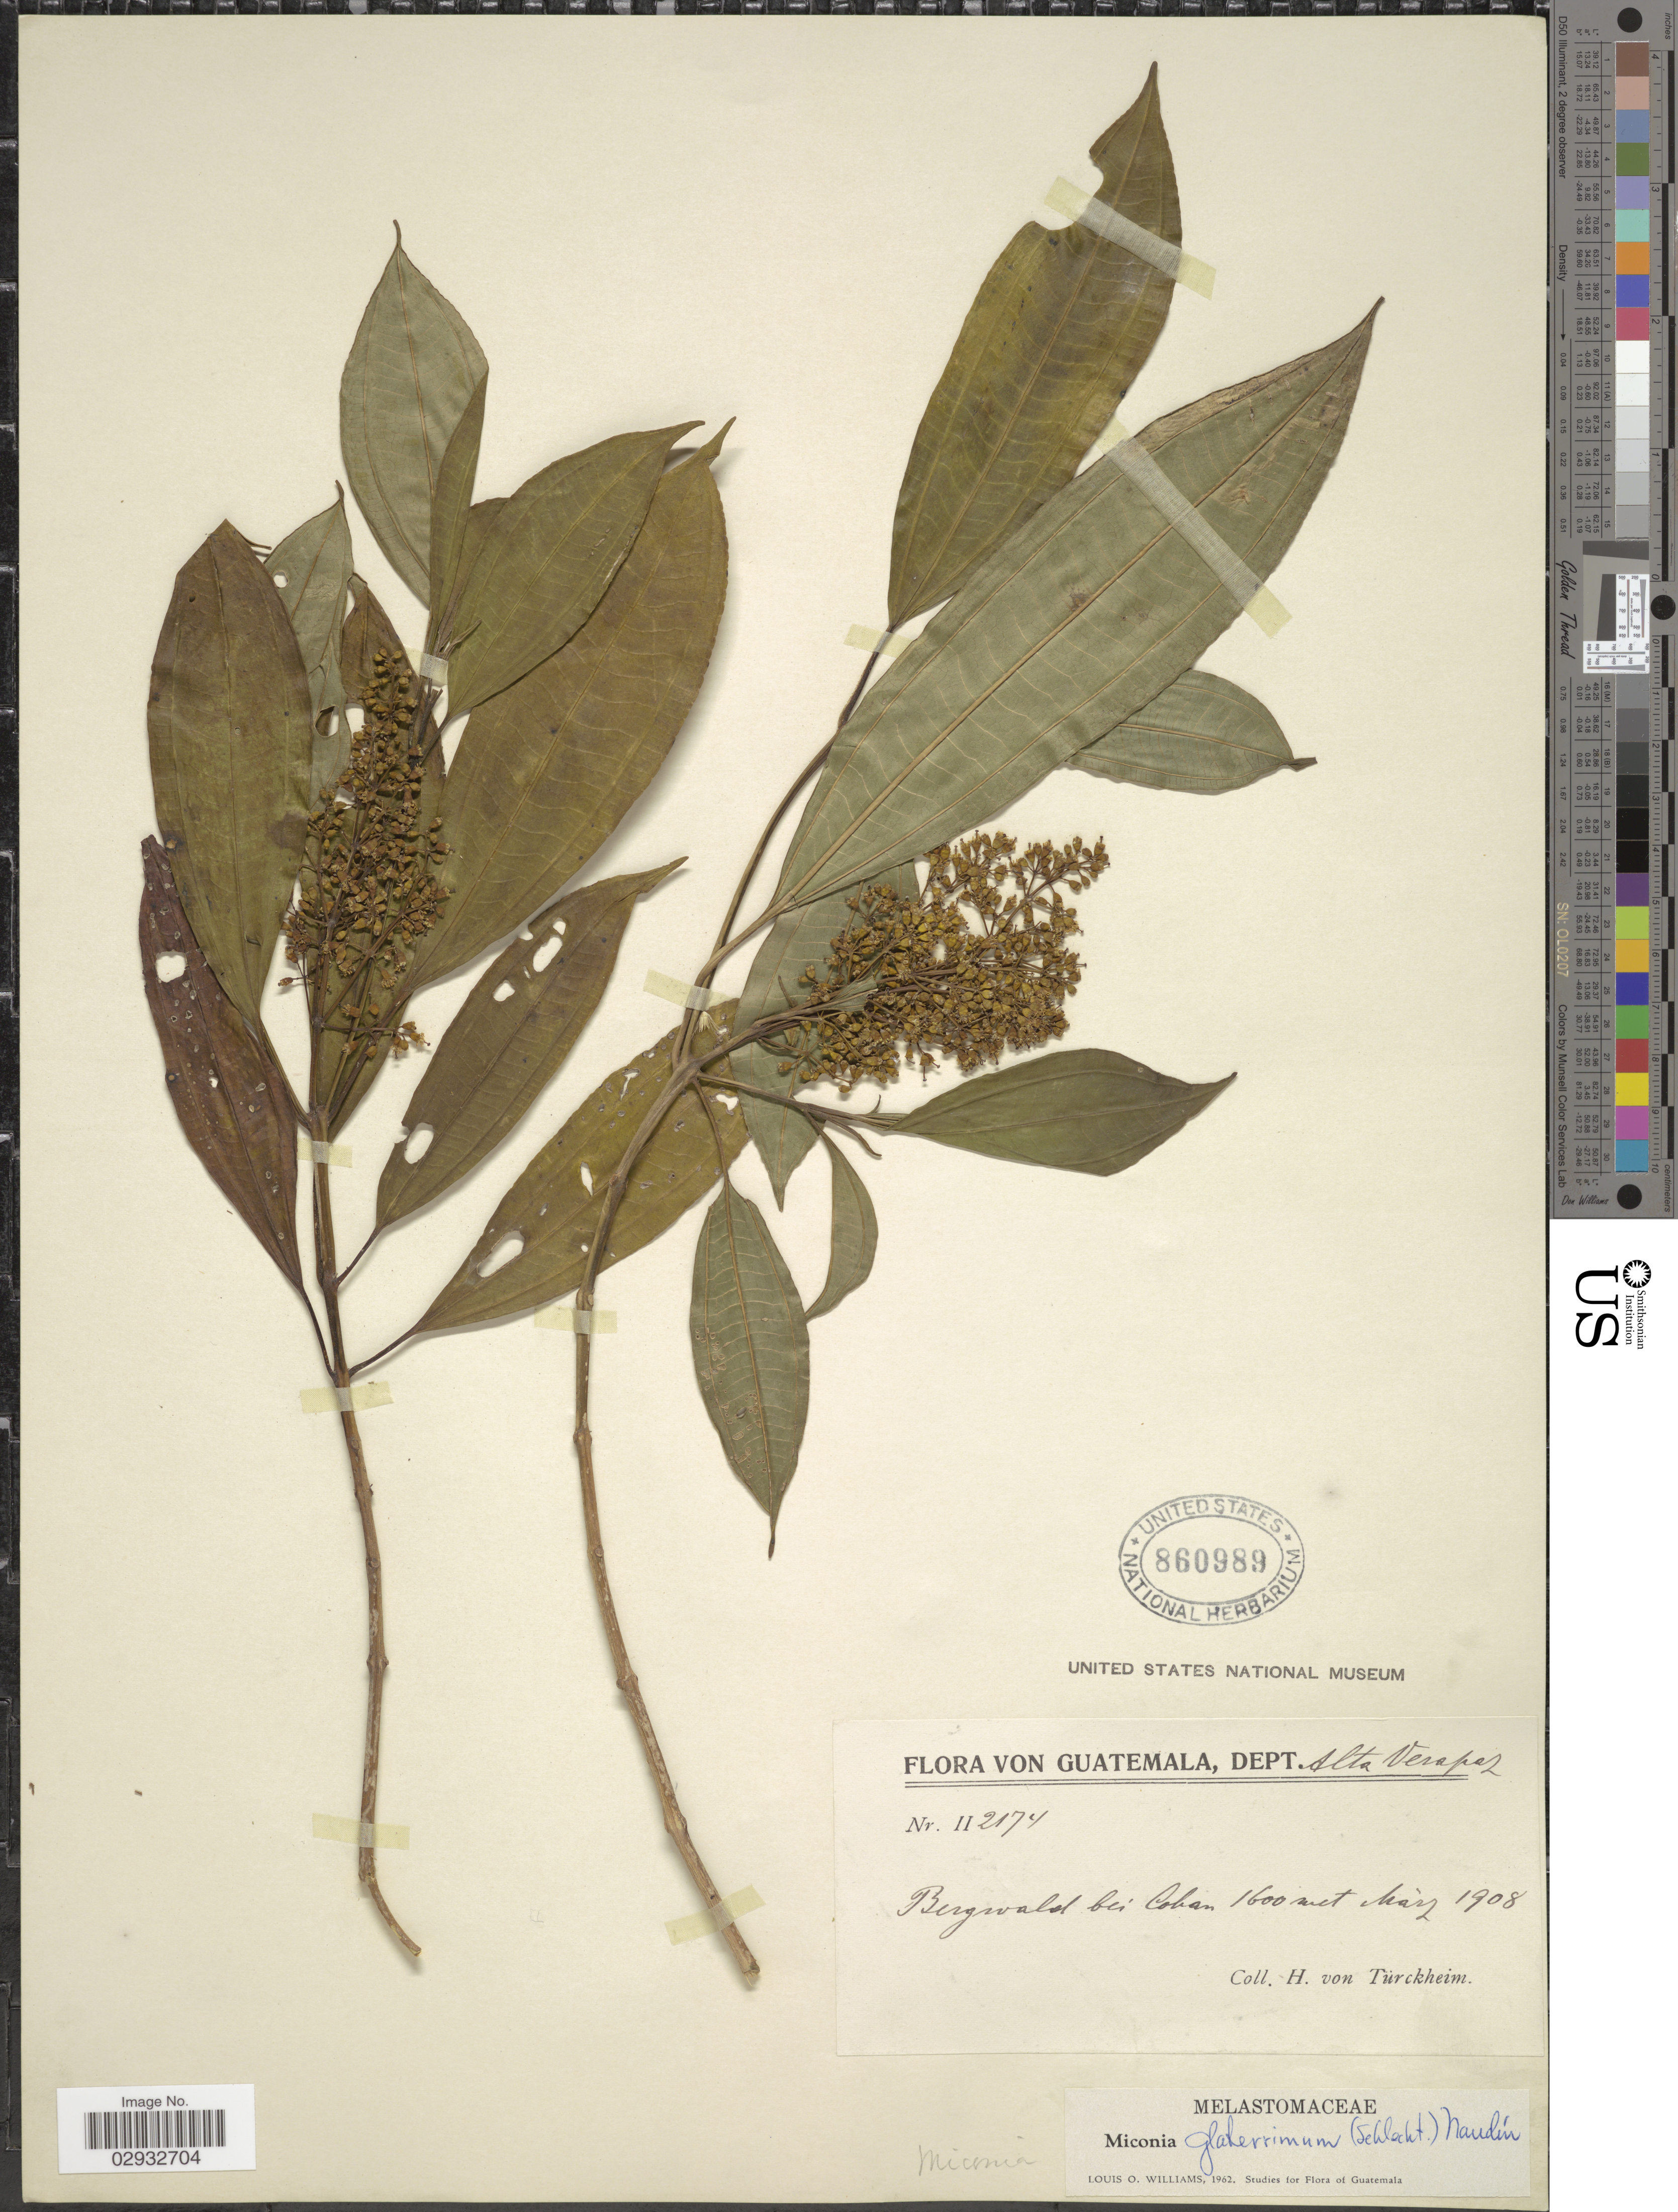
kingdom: Plantae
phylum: Tracheophyta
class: Magnoliopsida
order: Myrtales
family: Melastomataceae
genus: Miconia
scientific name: Miconia glaberrima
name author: (Schltdl.) Naudin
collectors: H. von Türckheim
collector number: II2174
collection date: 1908-03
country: Guatemala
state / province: Alta Verapaz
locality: Dept. Alta Verapaz. Bergwald bei Coban.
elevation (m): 1600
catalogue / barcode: US 860989